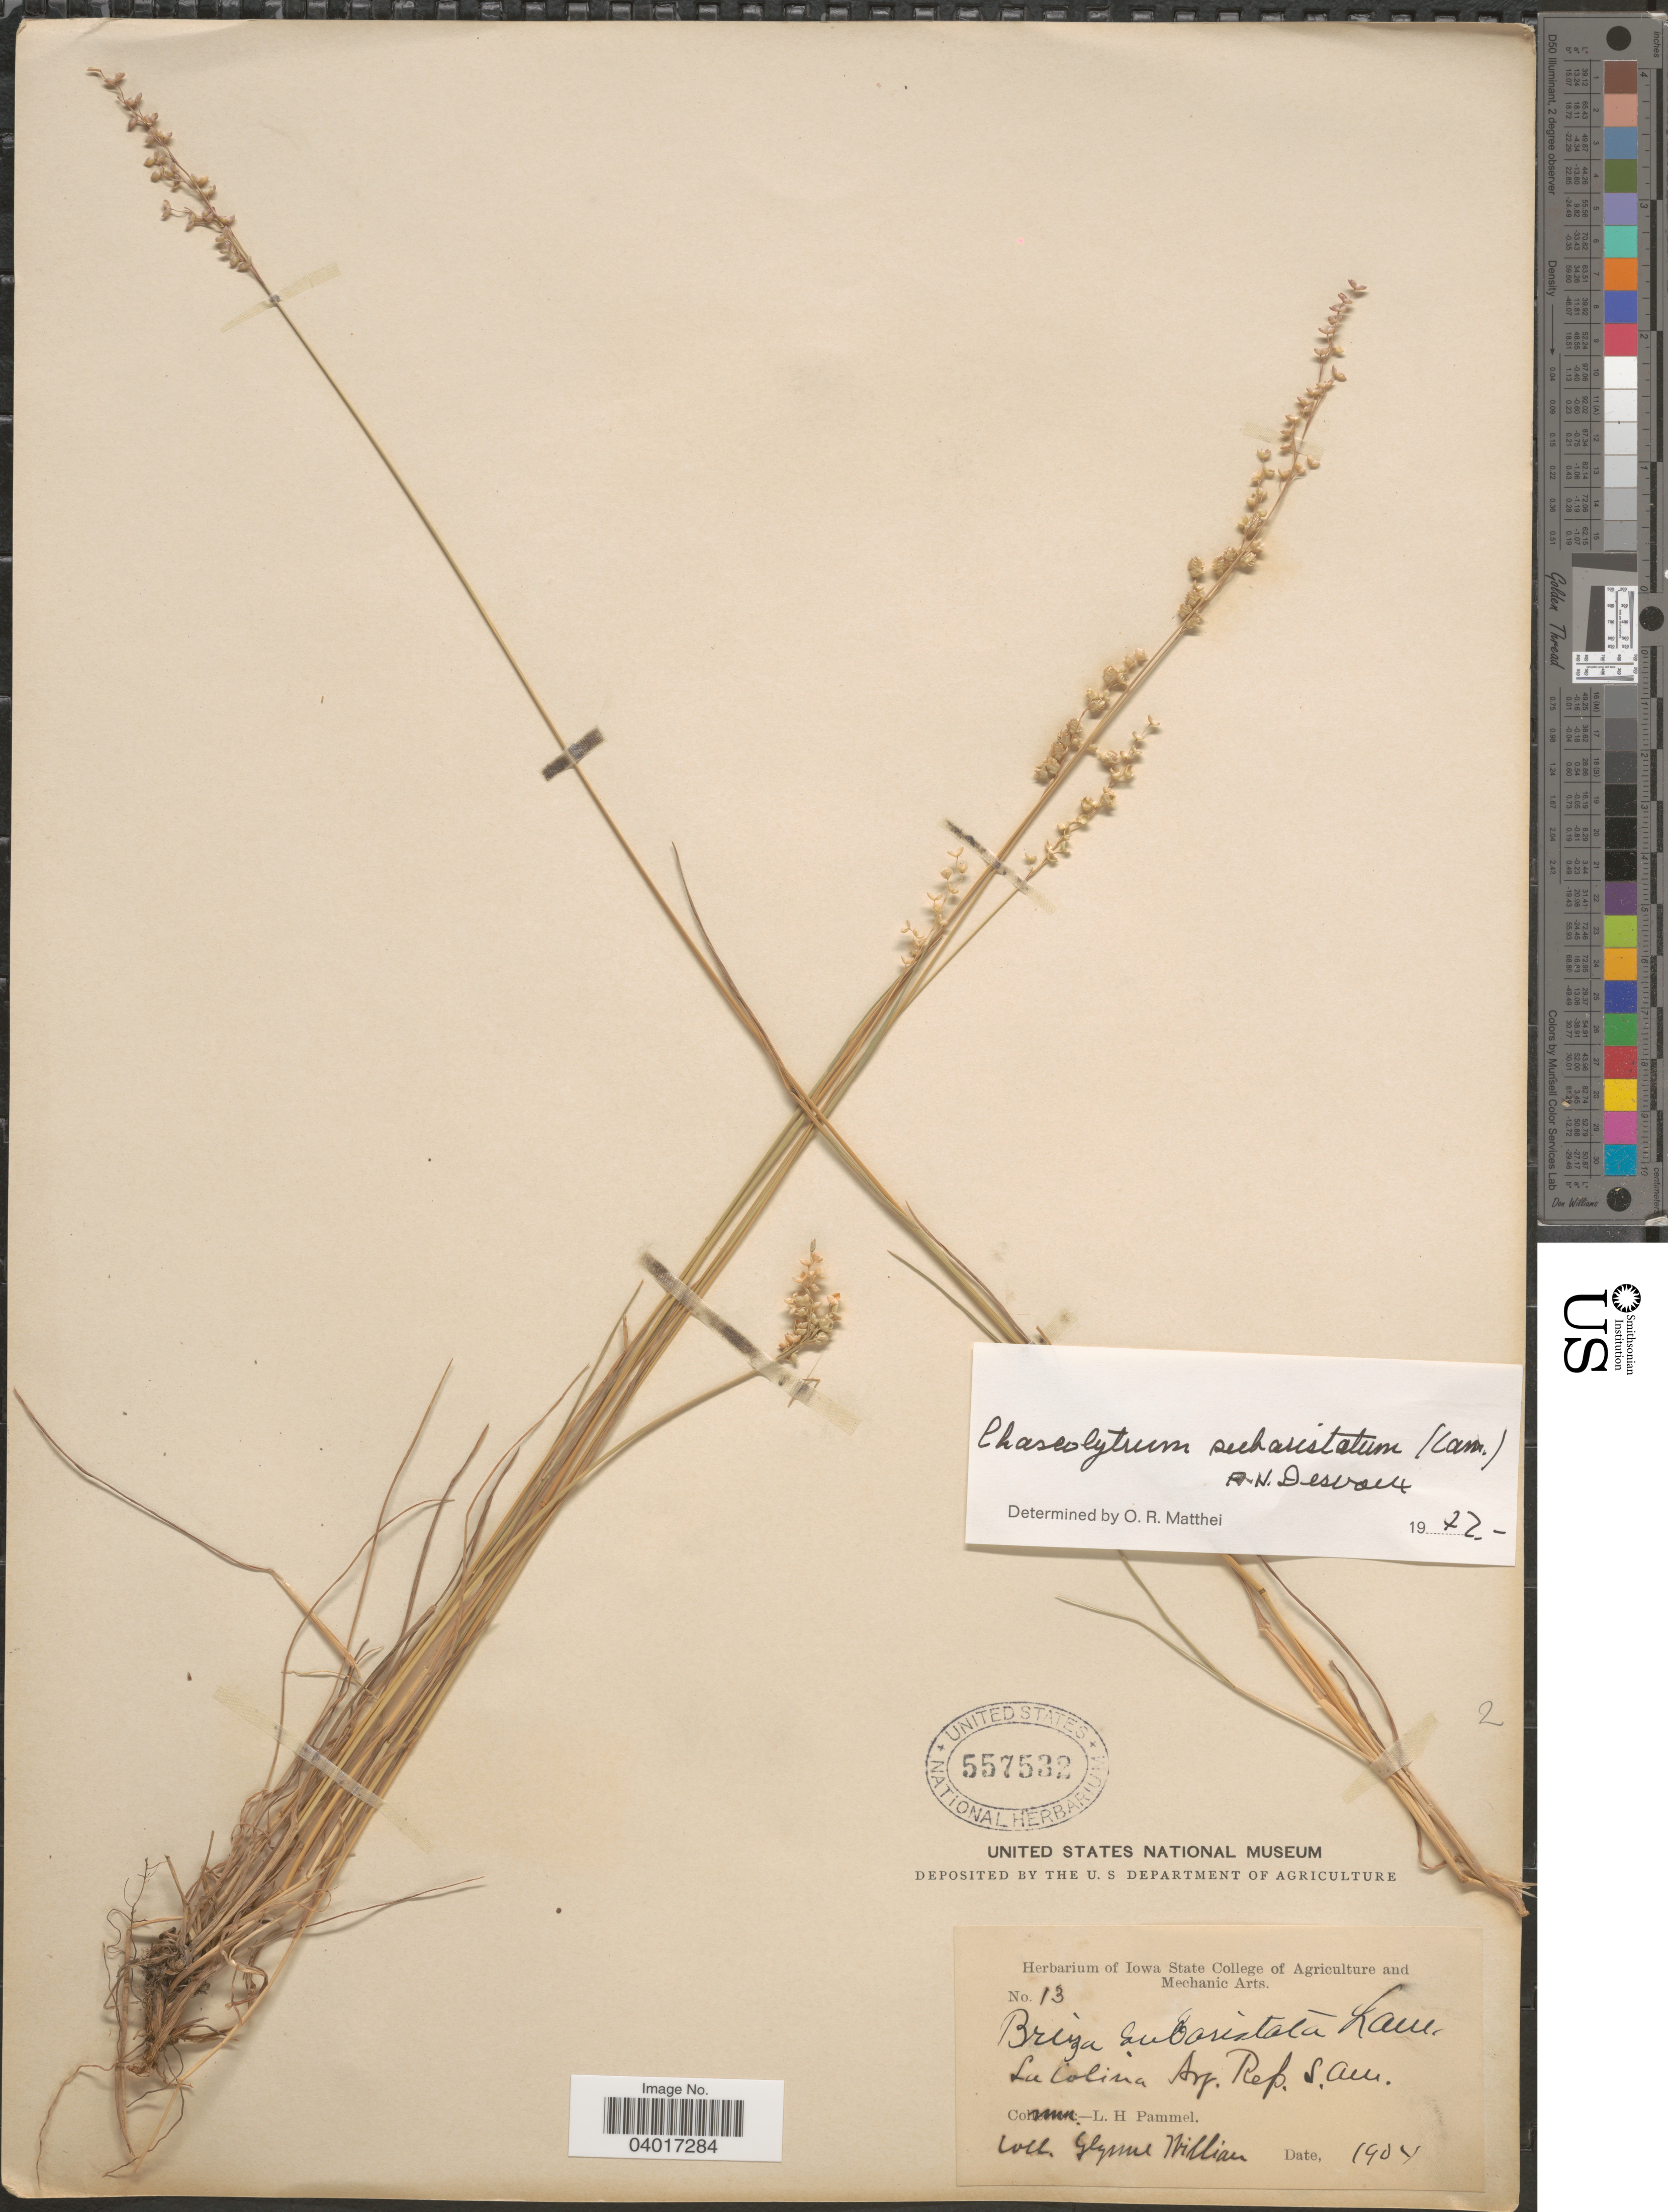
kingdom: Plantae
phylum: Tracheophyta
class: Liliopsida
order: Poales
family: Poaceae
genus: Chascolytrum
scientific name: Chascolytrum subaristatum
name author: (Lam.) Desv.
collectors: G. Williams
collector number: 13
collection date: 1904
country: Argentina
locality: La Colina. Rep. S. Am.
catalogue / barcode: US 557532